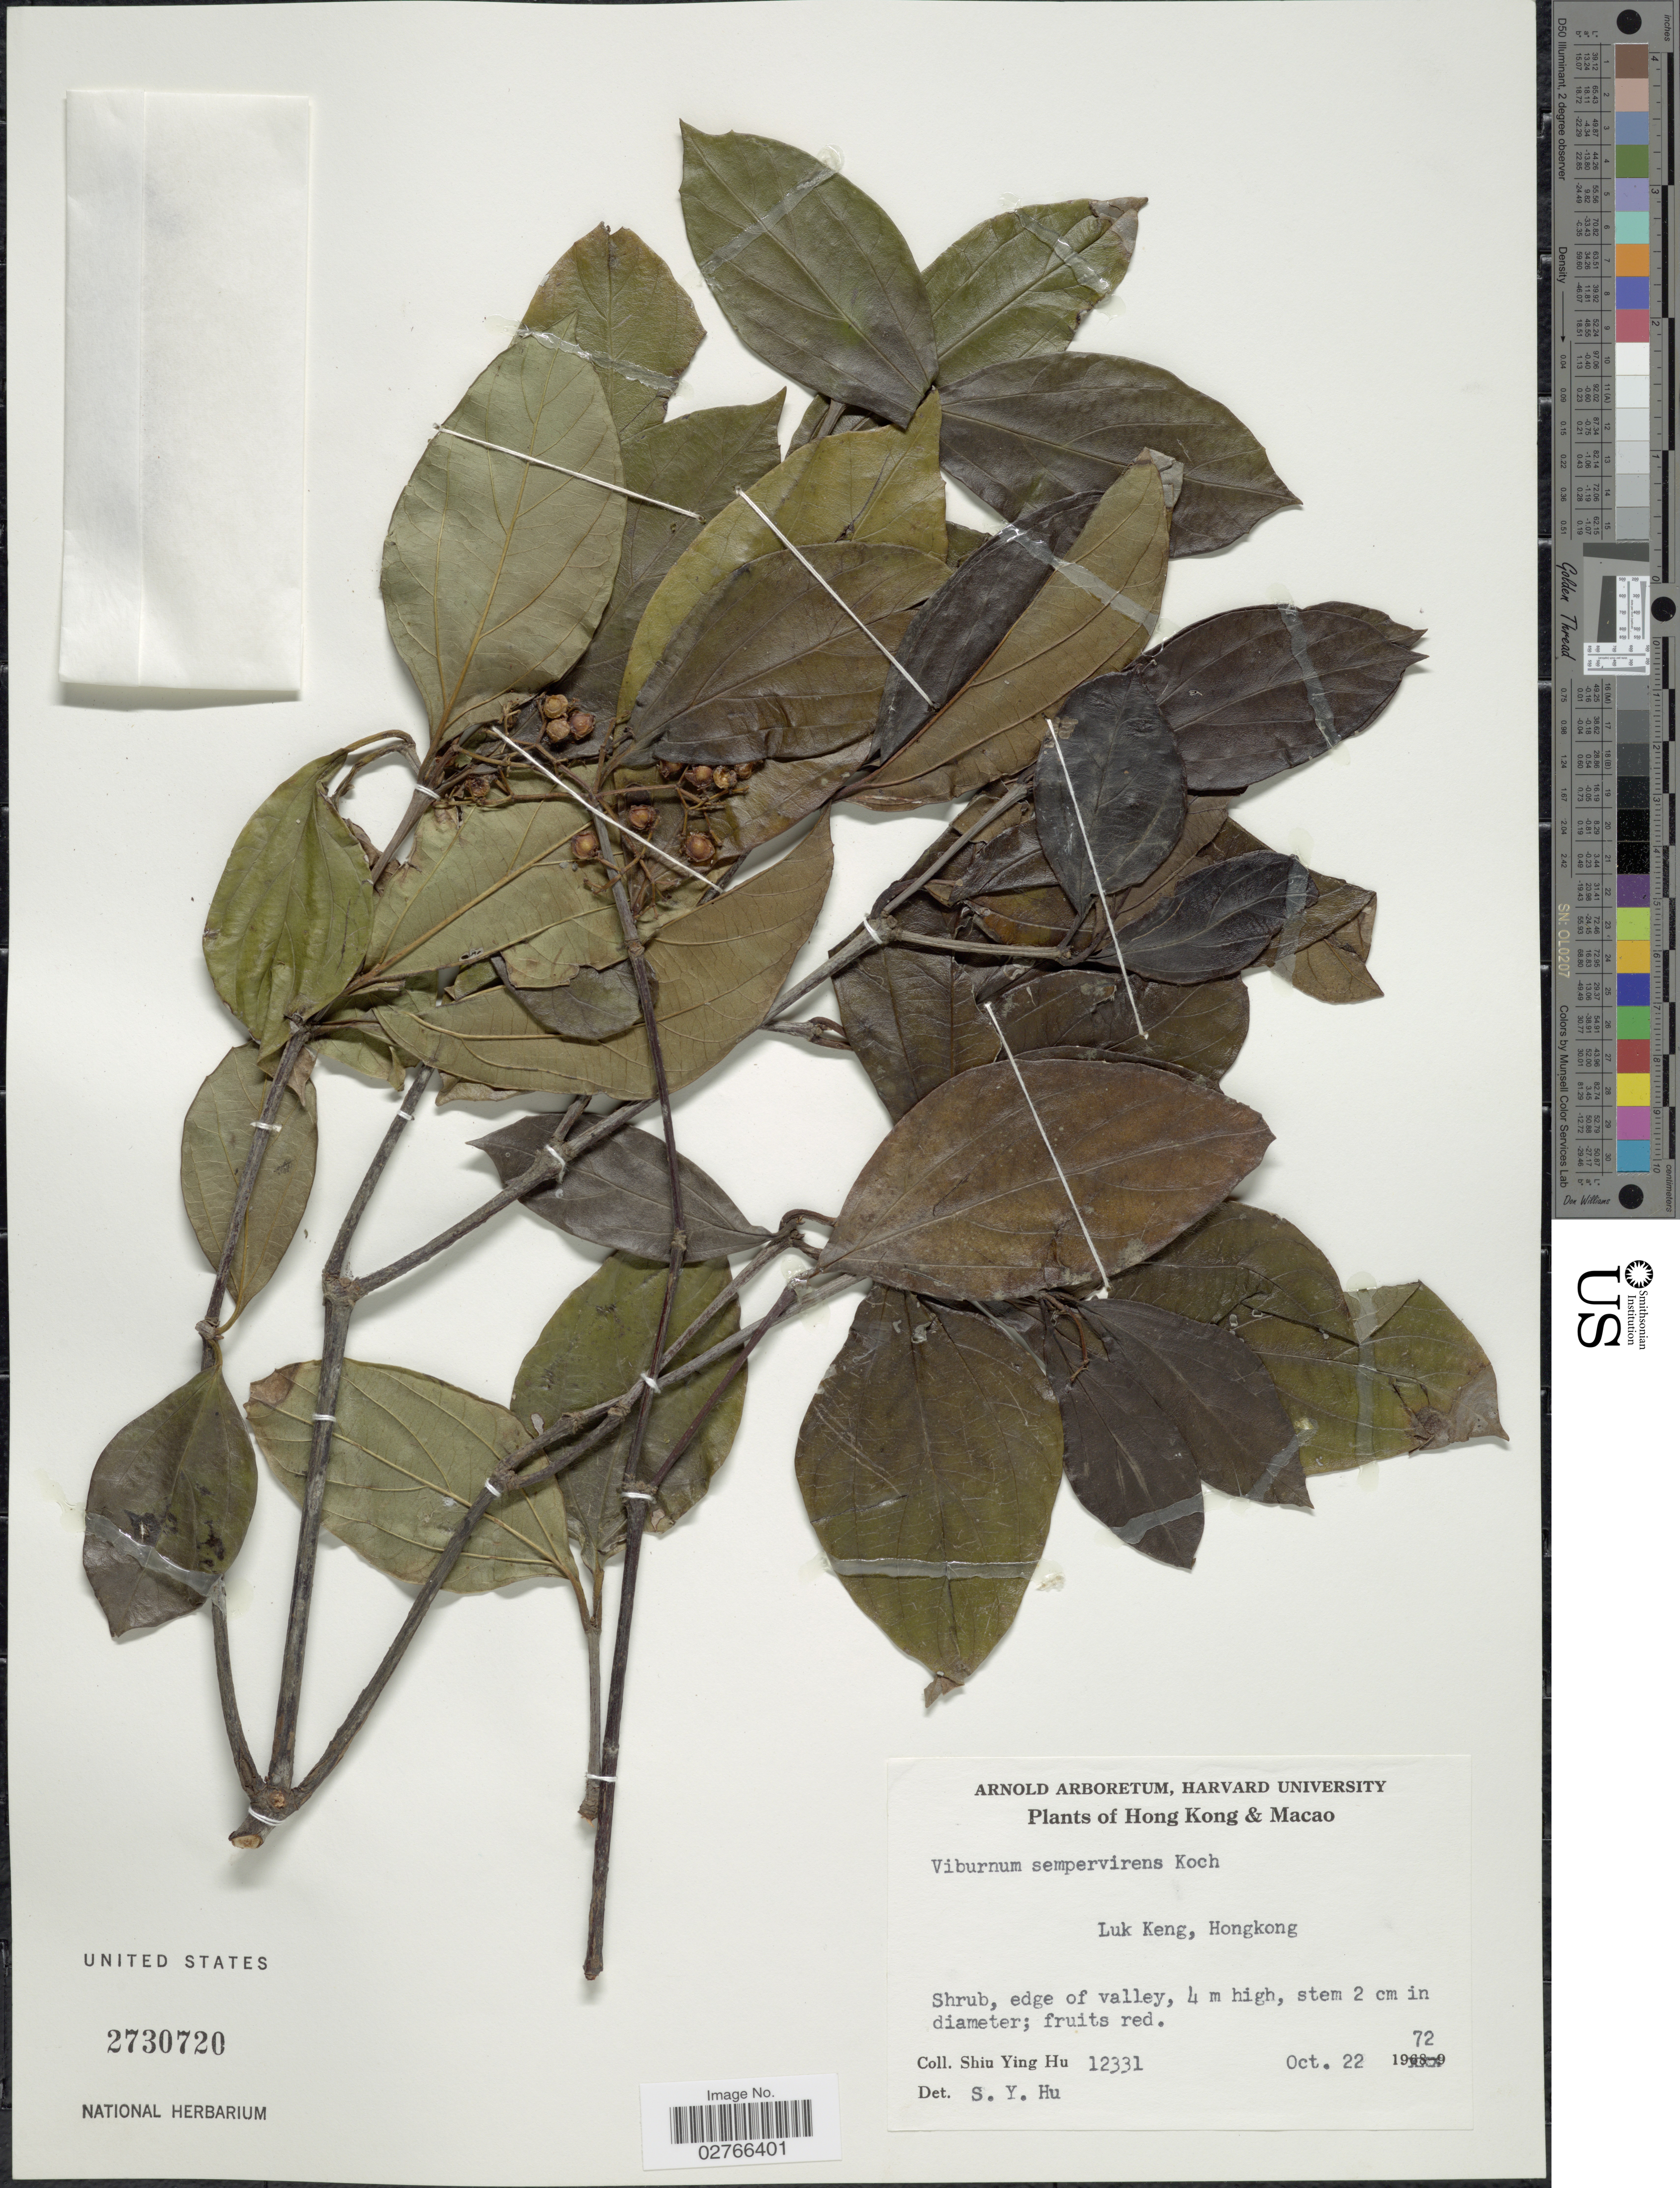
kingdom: Plantae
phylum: Tracheophyta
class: Magnoliopsida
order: Dipsacales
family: Viburnaceae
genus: Viburnum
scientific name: Viburnum sempervirens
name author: K. Koch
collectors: S. Y. Hu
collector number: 12331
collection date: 1972-10-22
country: China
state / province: Hong Kong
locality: Luk Keng, Hongkong.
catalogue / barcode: US 2730720